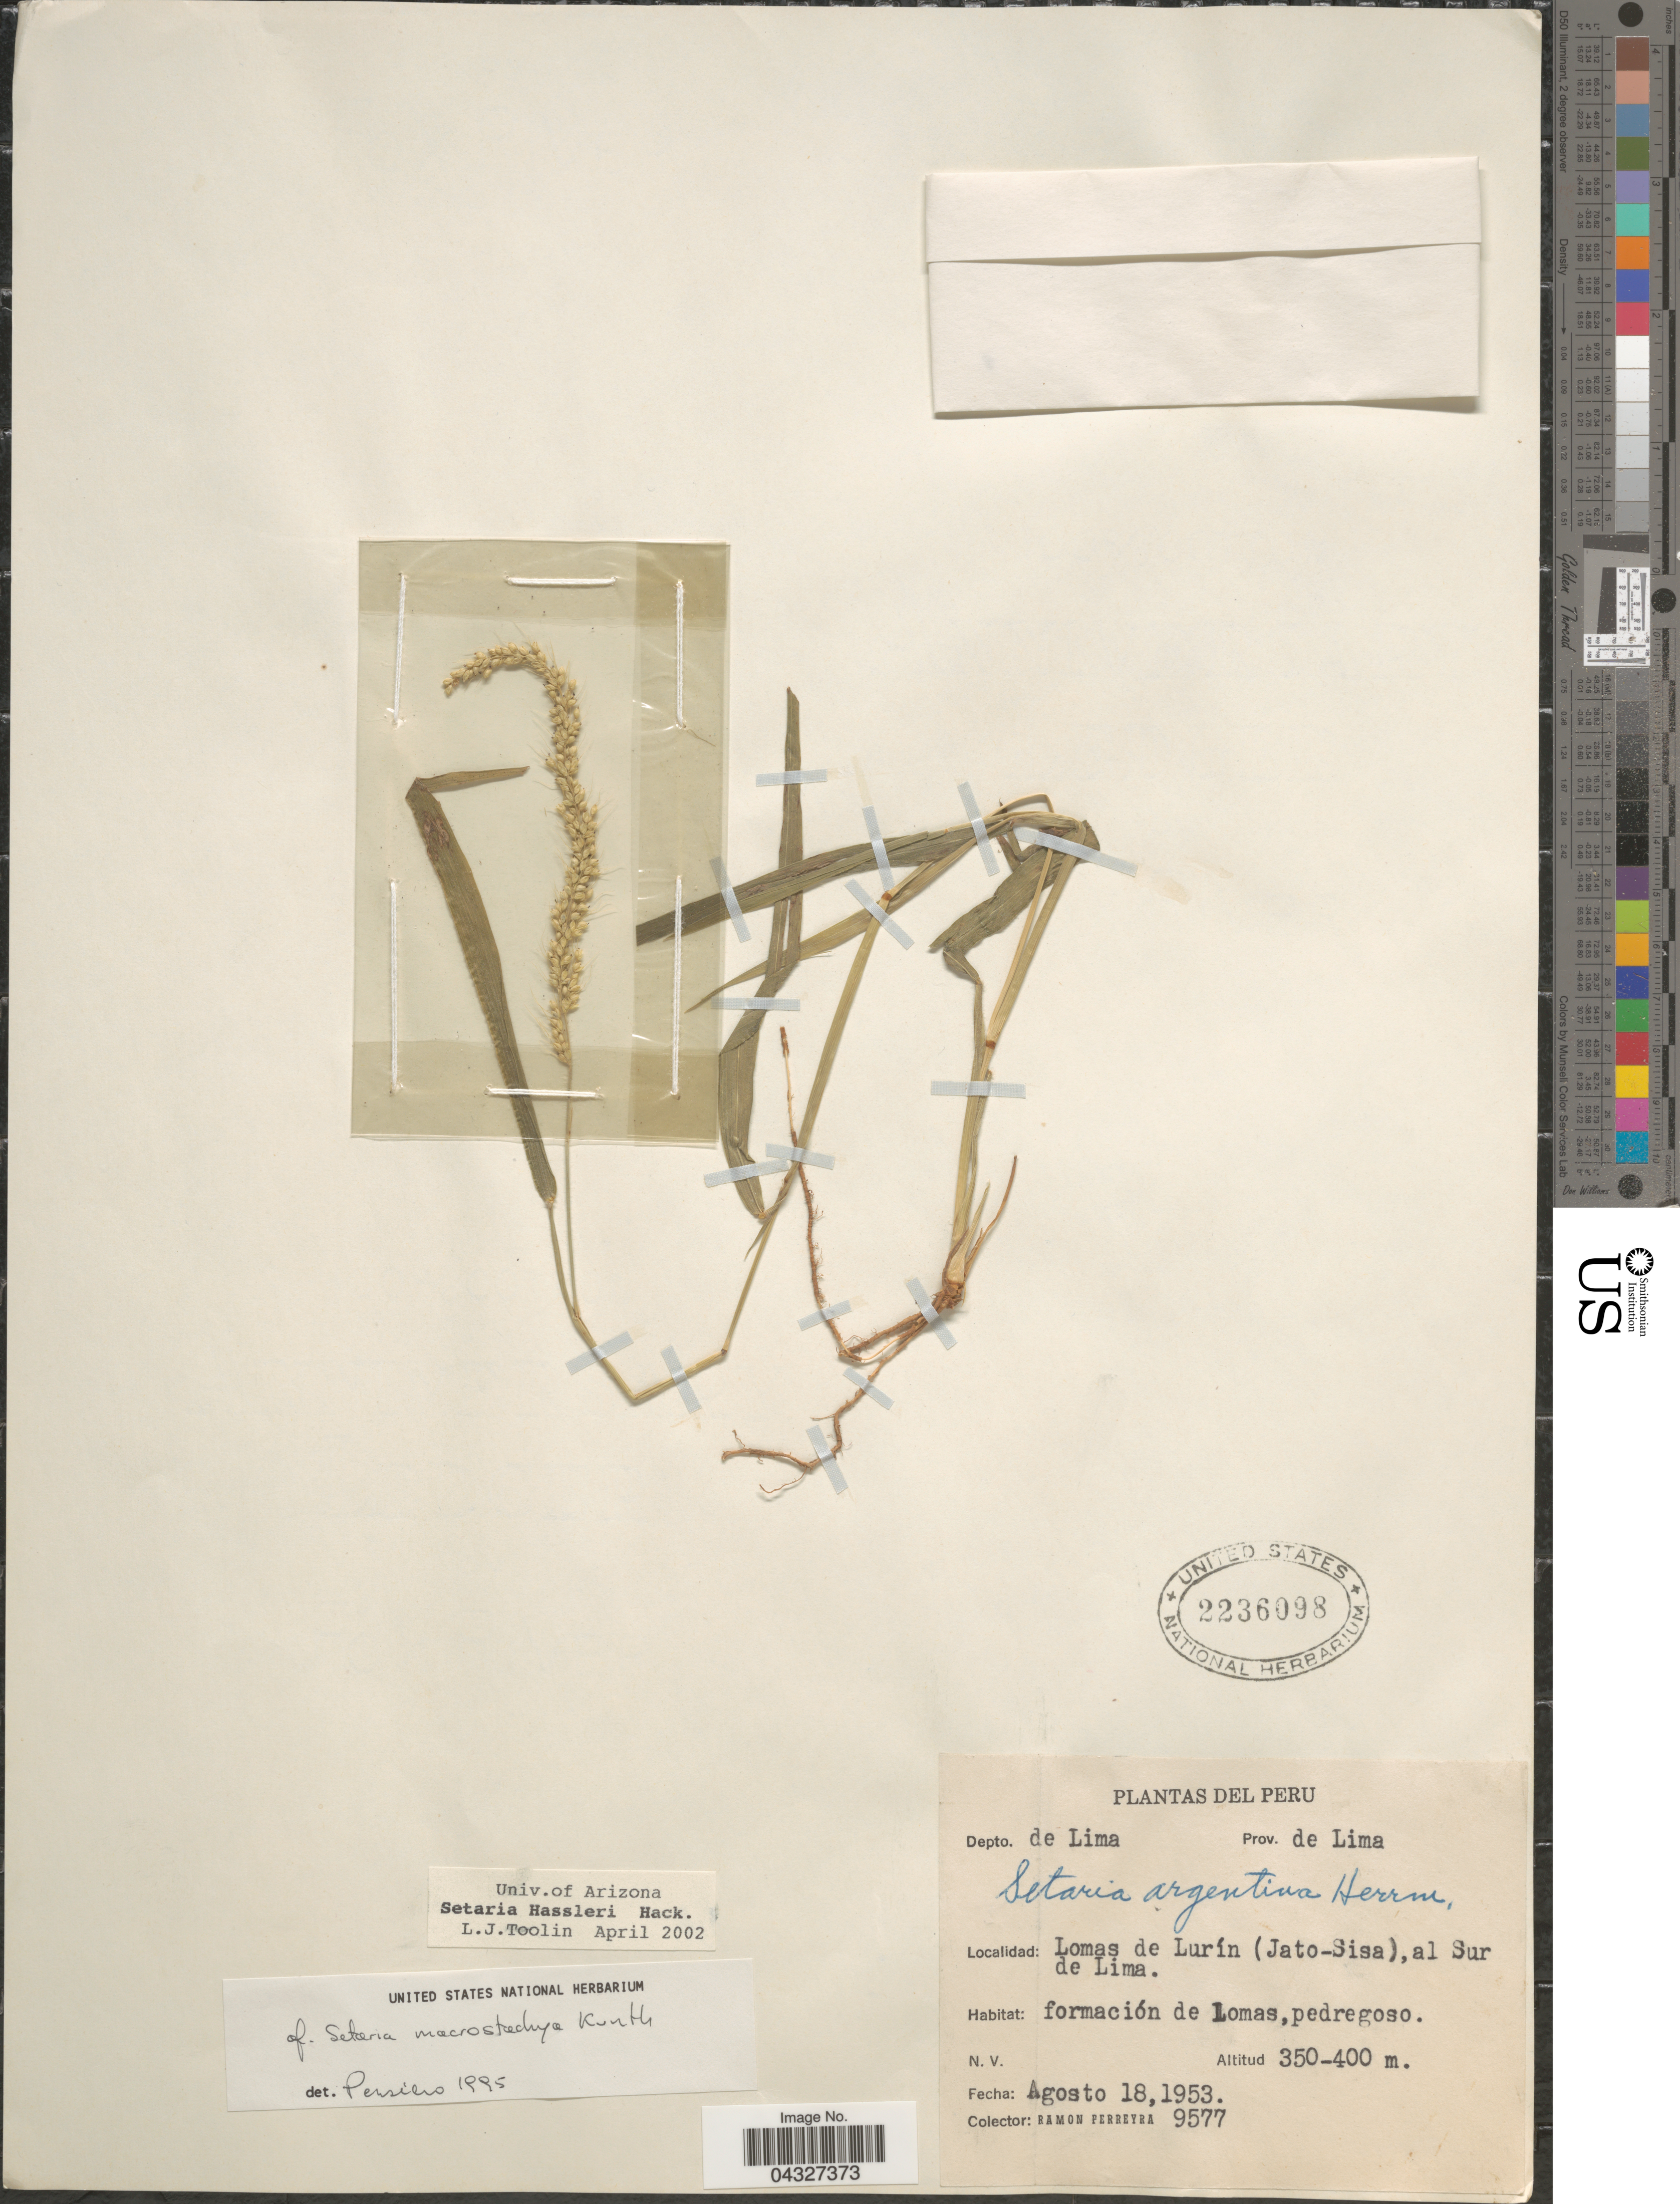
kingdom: Plantae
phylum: Tracheophyta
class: Liliopsida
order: Poales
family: Poaceae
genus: Setaria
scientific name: Setaria hassleri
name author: Hack. in Chodat & Hassl.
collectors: R. A. Ferreyra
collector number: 9577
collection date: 1953-08-18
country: Peru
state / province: Lima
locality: Depto. de Lima. Prov. de Lima. Lomas de Lurín (Jato-Sisa), al Sur de Lima.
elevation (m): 350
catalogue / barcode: US 2236098